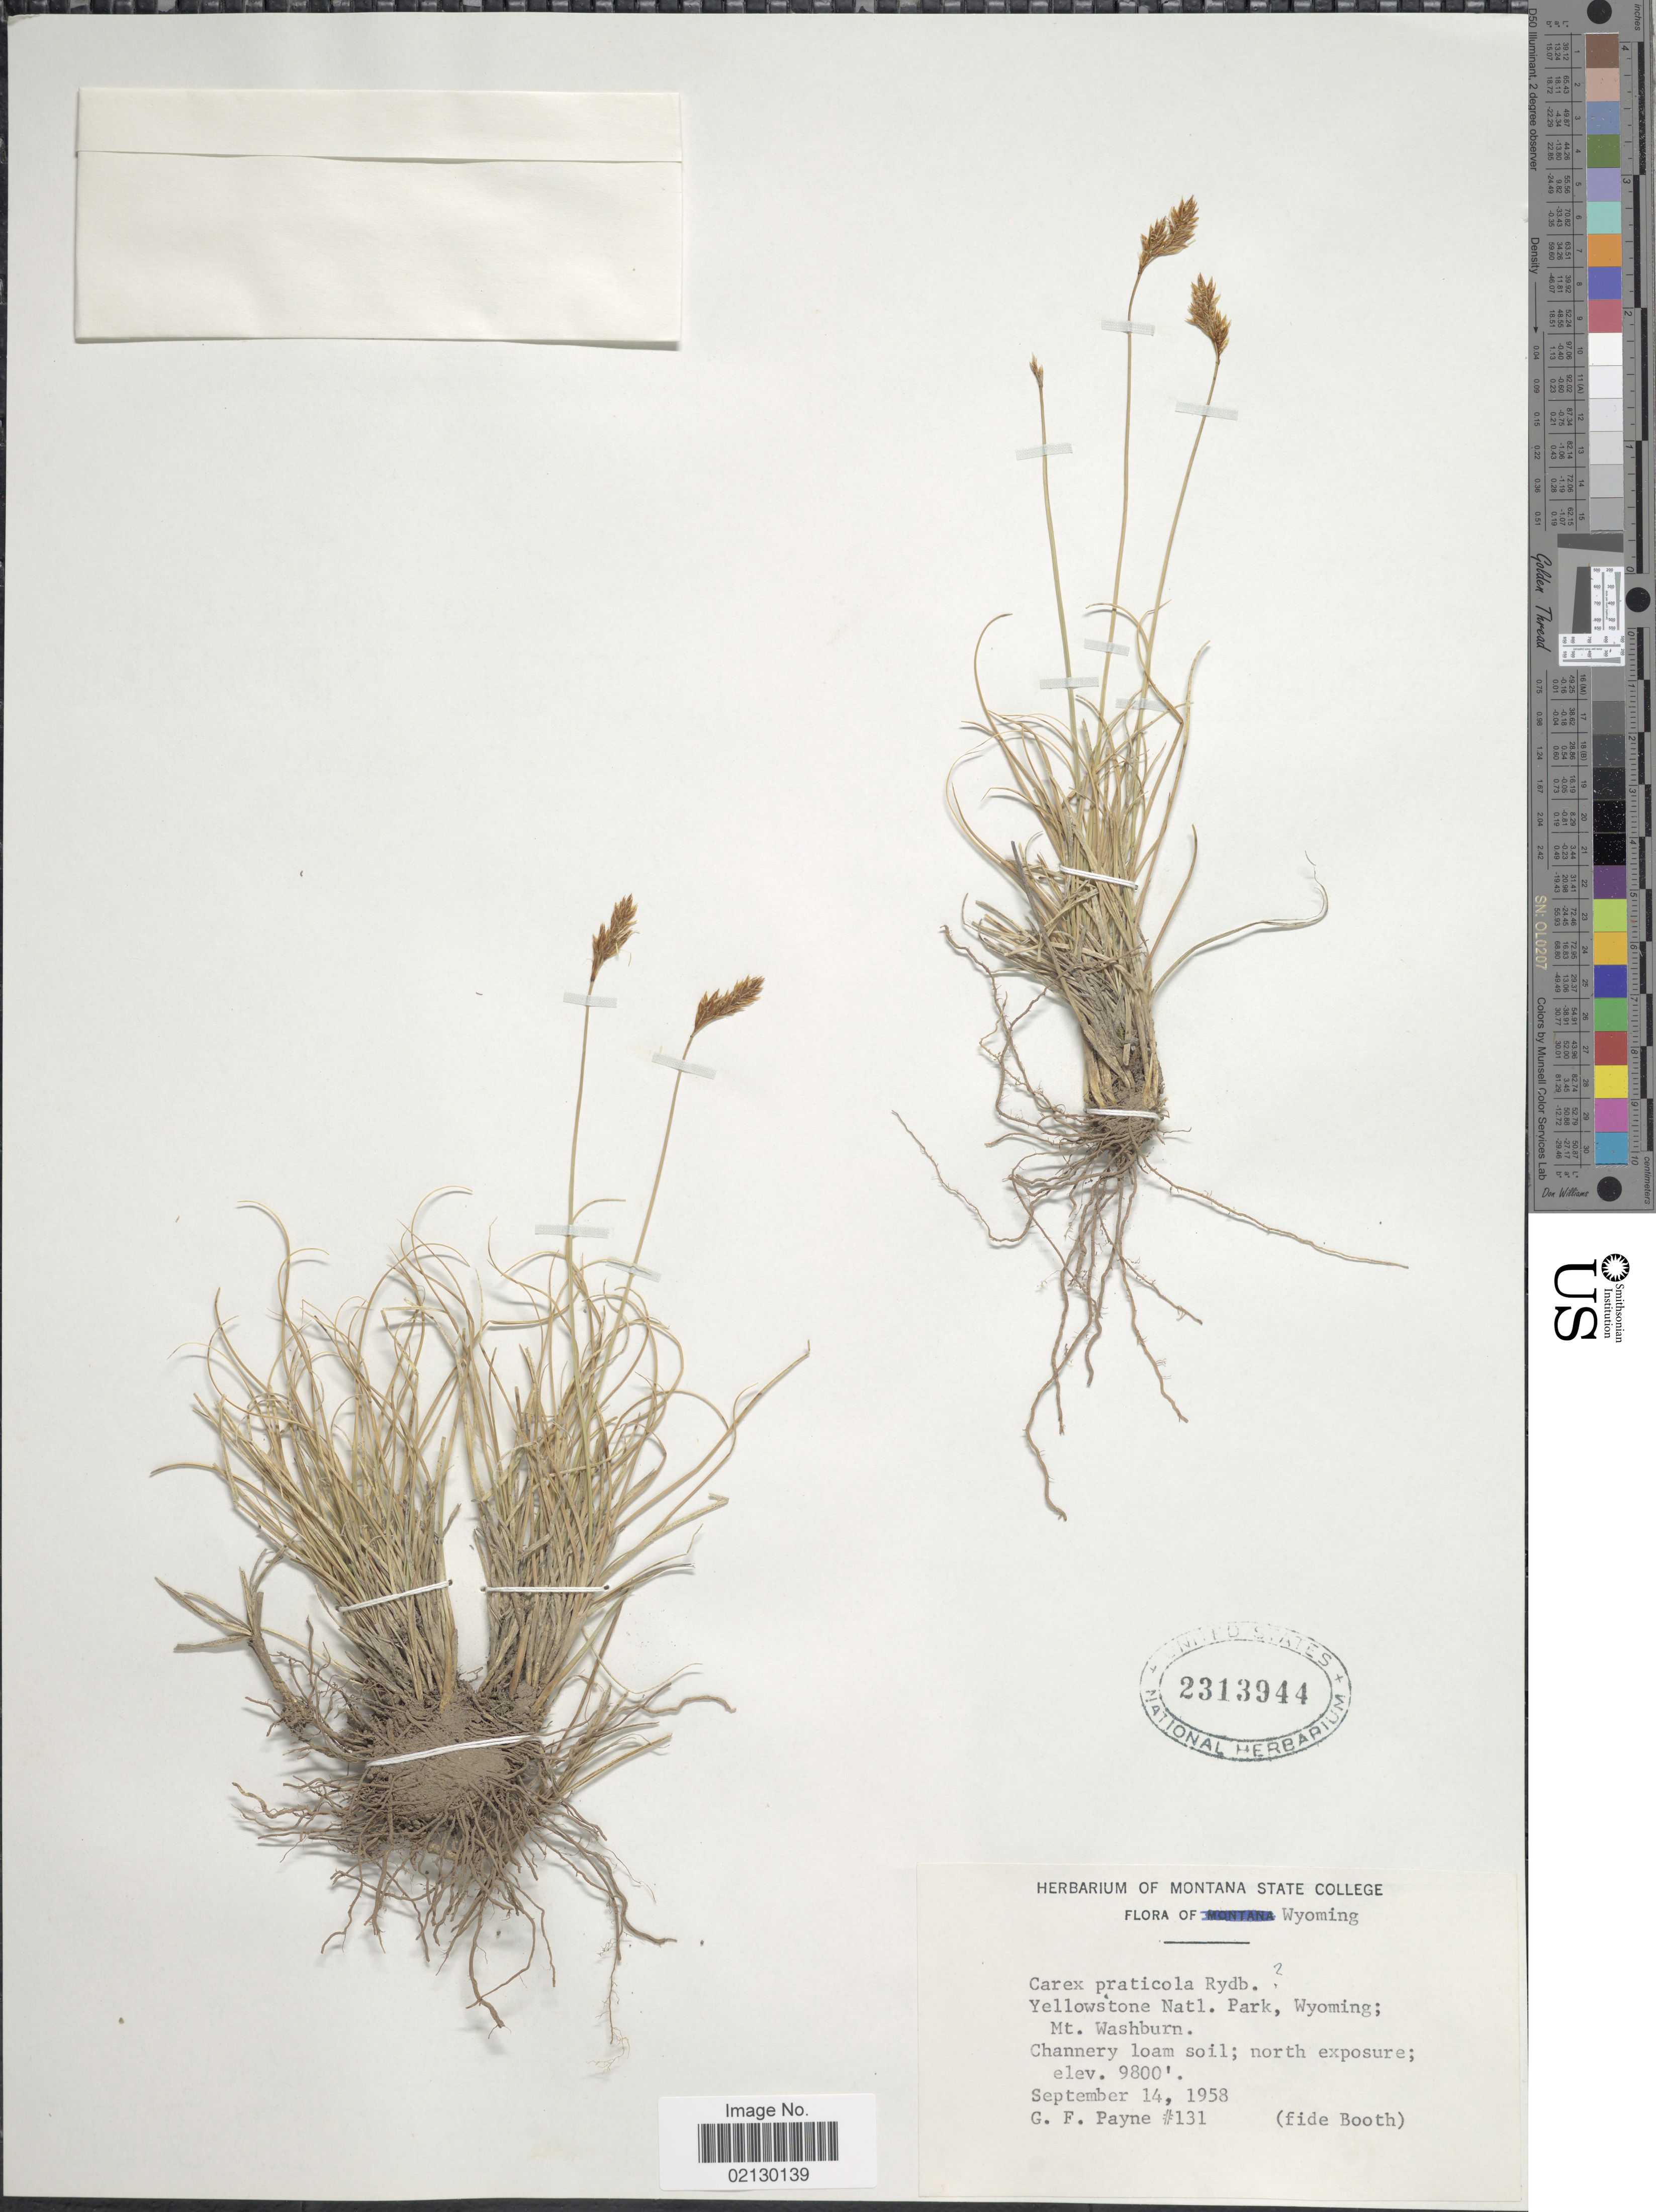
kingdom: Plantae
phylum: Tracheophyta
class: Liliopsida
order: Poales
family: Cyperaceae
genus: Carex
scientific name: Carex praticola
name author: Rydb.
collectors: G. Payne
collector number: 131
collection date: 1958-09-14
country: United States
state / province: Wyoming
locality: Yellowstone Natl. Park. Mt. Washburn, Channery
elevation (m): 2987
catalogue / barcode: US 2313944